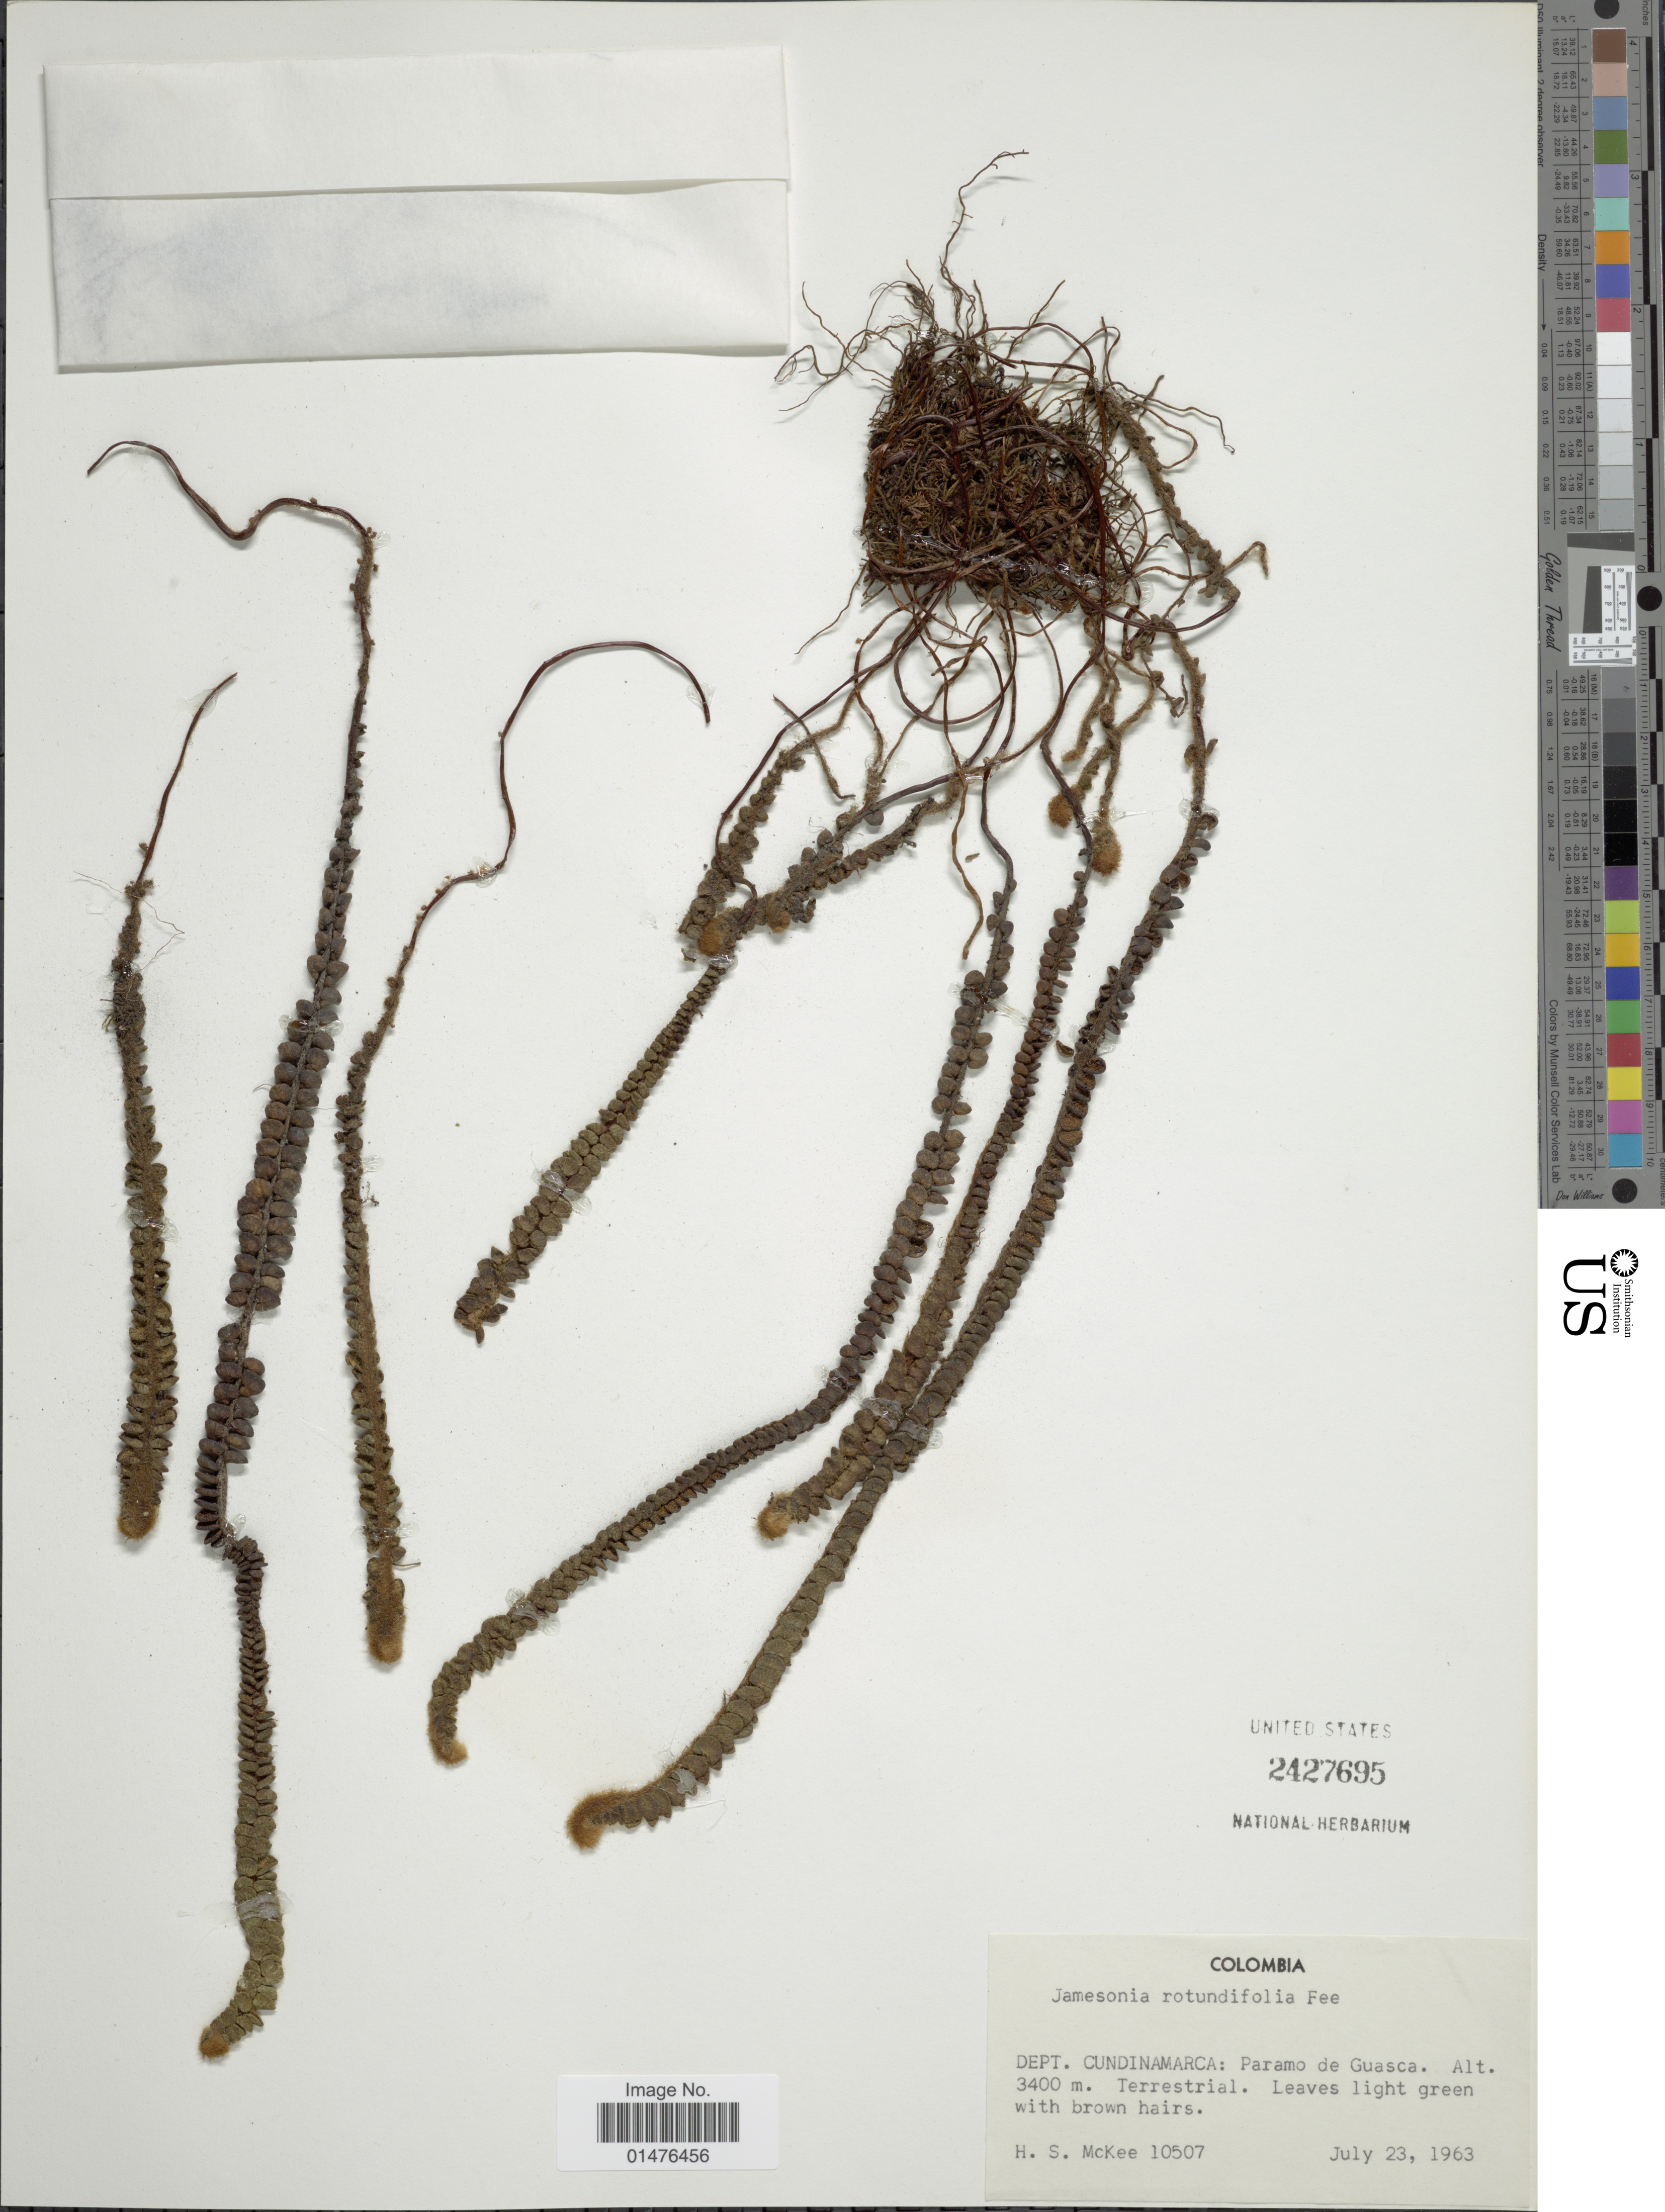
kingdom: Plantae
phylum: Tracheophyta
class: Polypodiopsida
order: Polypodiales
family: Pteridaceae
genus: Jamesonia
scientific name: Jamesonia rotundifolia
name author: Fée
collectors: H. S. McKee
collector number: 10507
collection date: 1963-07-23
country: Colombia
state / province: Cundinamarca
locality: Paramo de Guasca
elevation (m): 3400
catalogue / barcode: US 2427695